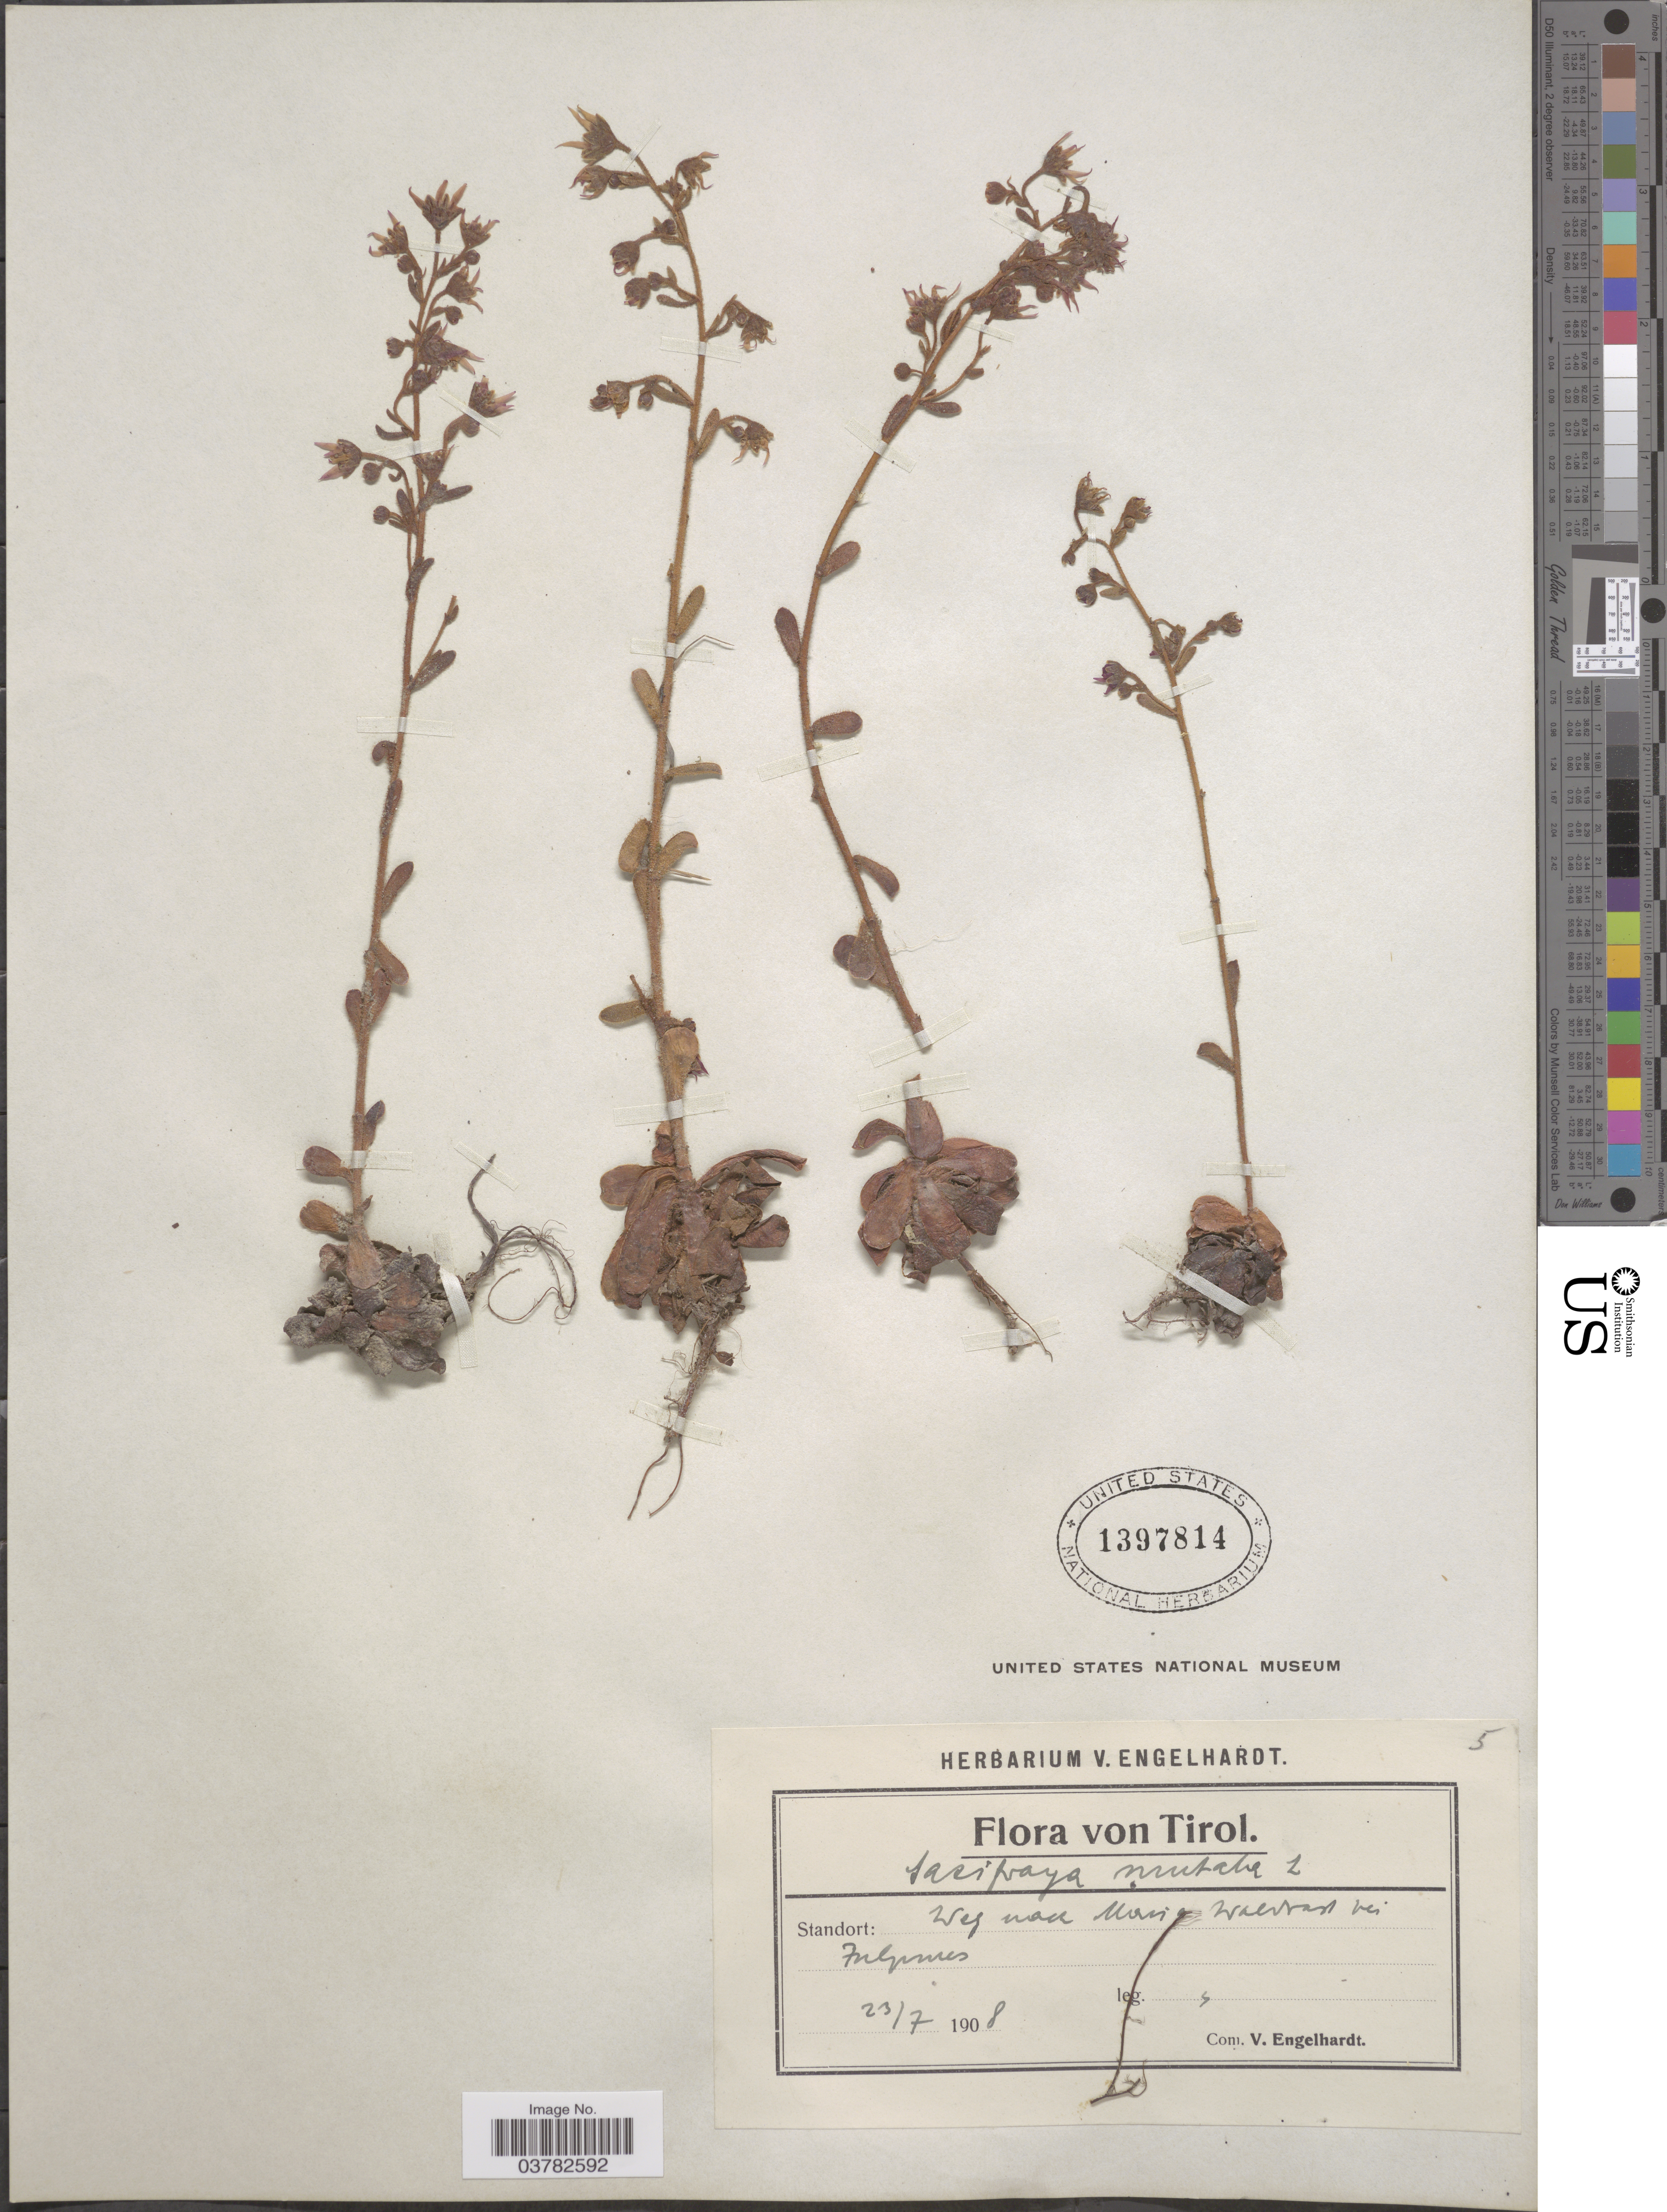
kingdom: Plantae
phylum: Tracheophyta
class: Magnoliopsida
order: Saxifragales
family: Saxifragaceae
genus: Saxifraga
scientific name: Saxifraga mutata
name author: L.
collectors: V. Engelhardt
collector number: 5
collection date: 1908-07-23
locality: Tirol. Weg nach Moris Waldrass bei Fulpuus. [interpreted]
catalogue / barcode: US 1397814